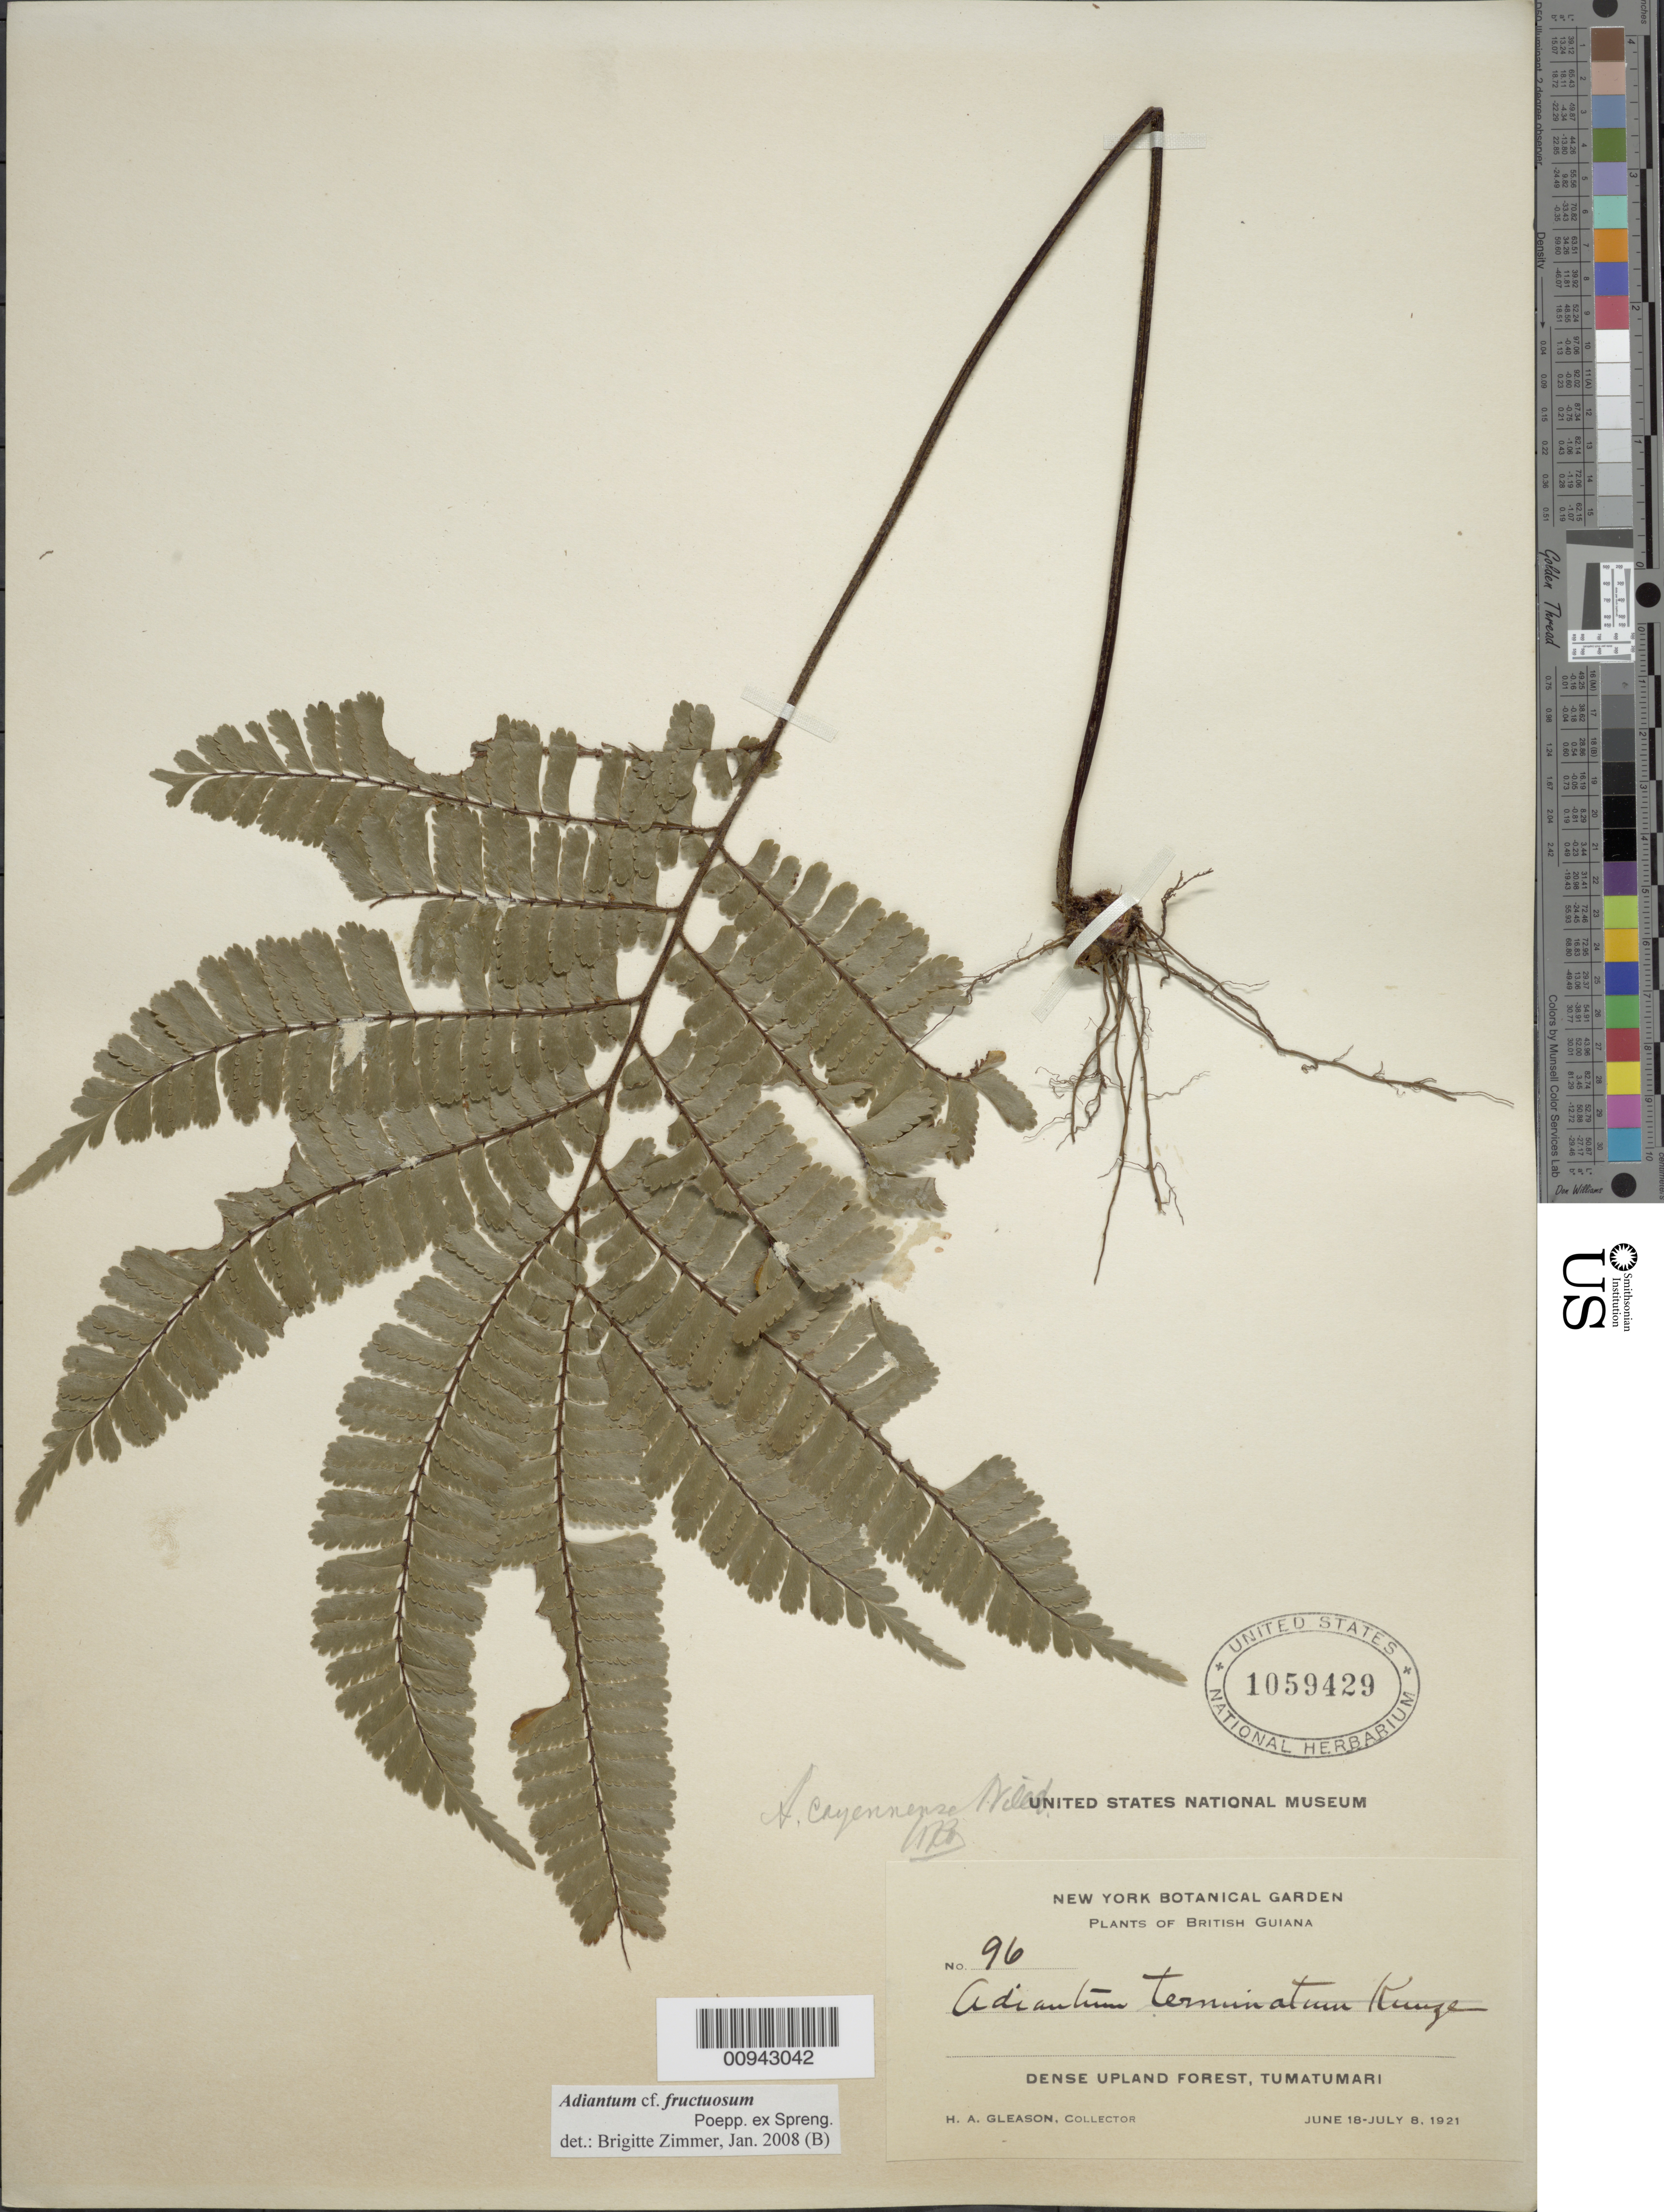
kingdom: Plantae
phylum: Tracheophyta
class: Polypodiopsida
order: Polypodiales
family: Pteridaceae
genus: Adiantum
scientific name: Adiantum fructuosum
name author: Poepp. ex Spreng.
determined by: Zimmer, B.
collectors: H. A. Gleason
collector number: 96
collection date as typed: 18-Jun-21 to 8-Jul-21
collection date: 1921-06-18/1921-07-08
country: Guyana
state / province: Potaro-Siparuni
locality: Tumatumari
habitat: Dense upland forest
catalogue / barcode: US 1059429